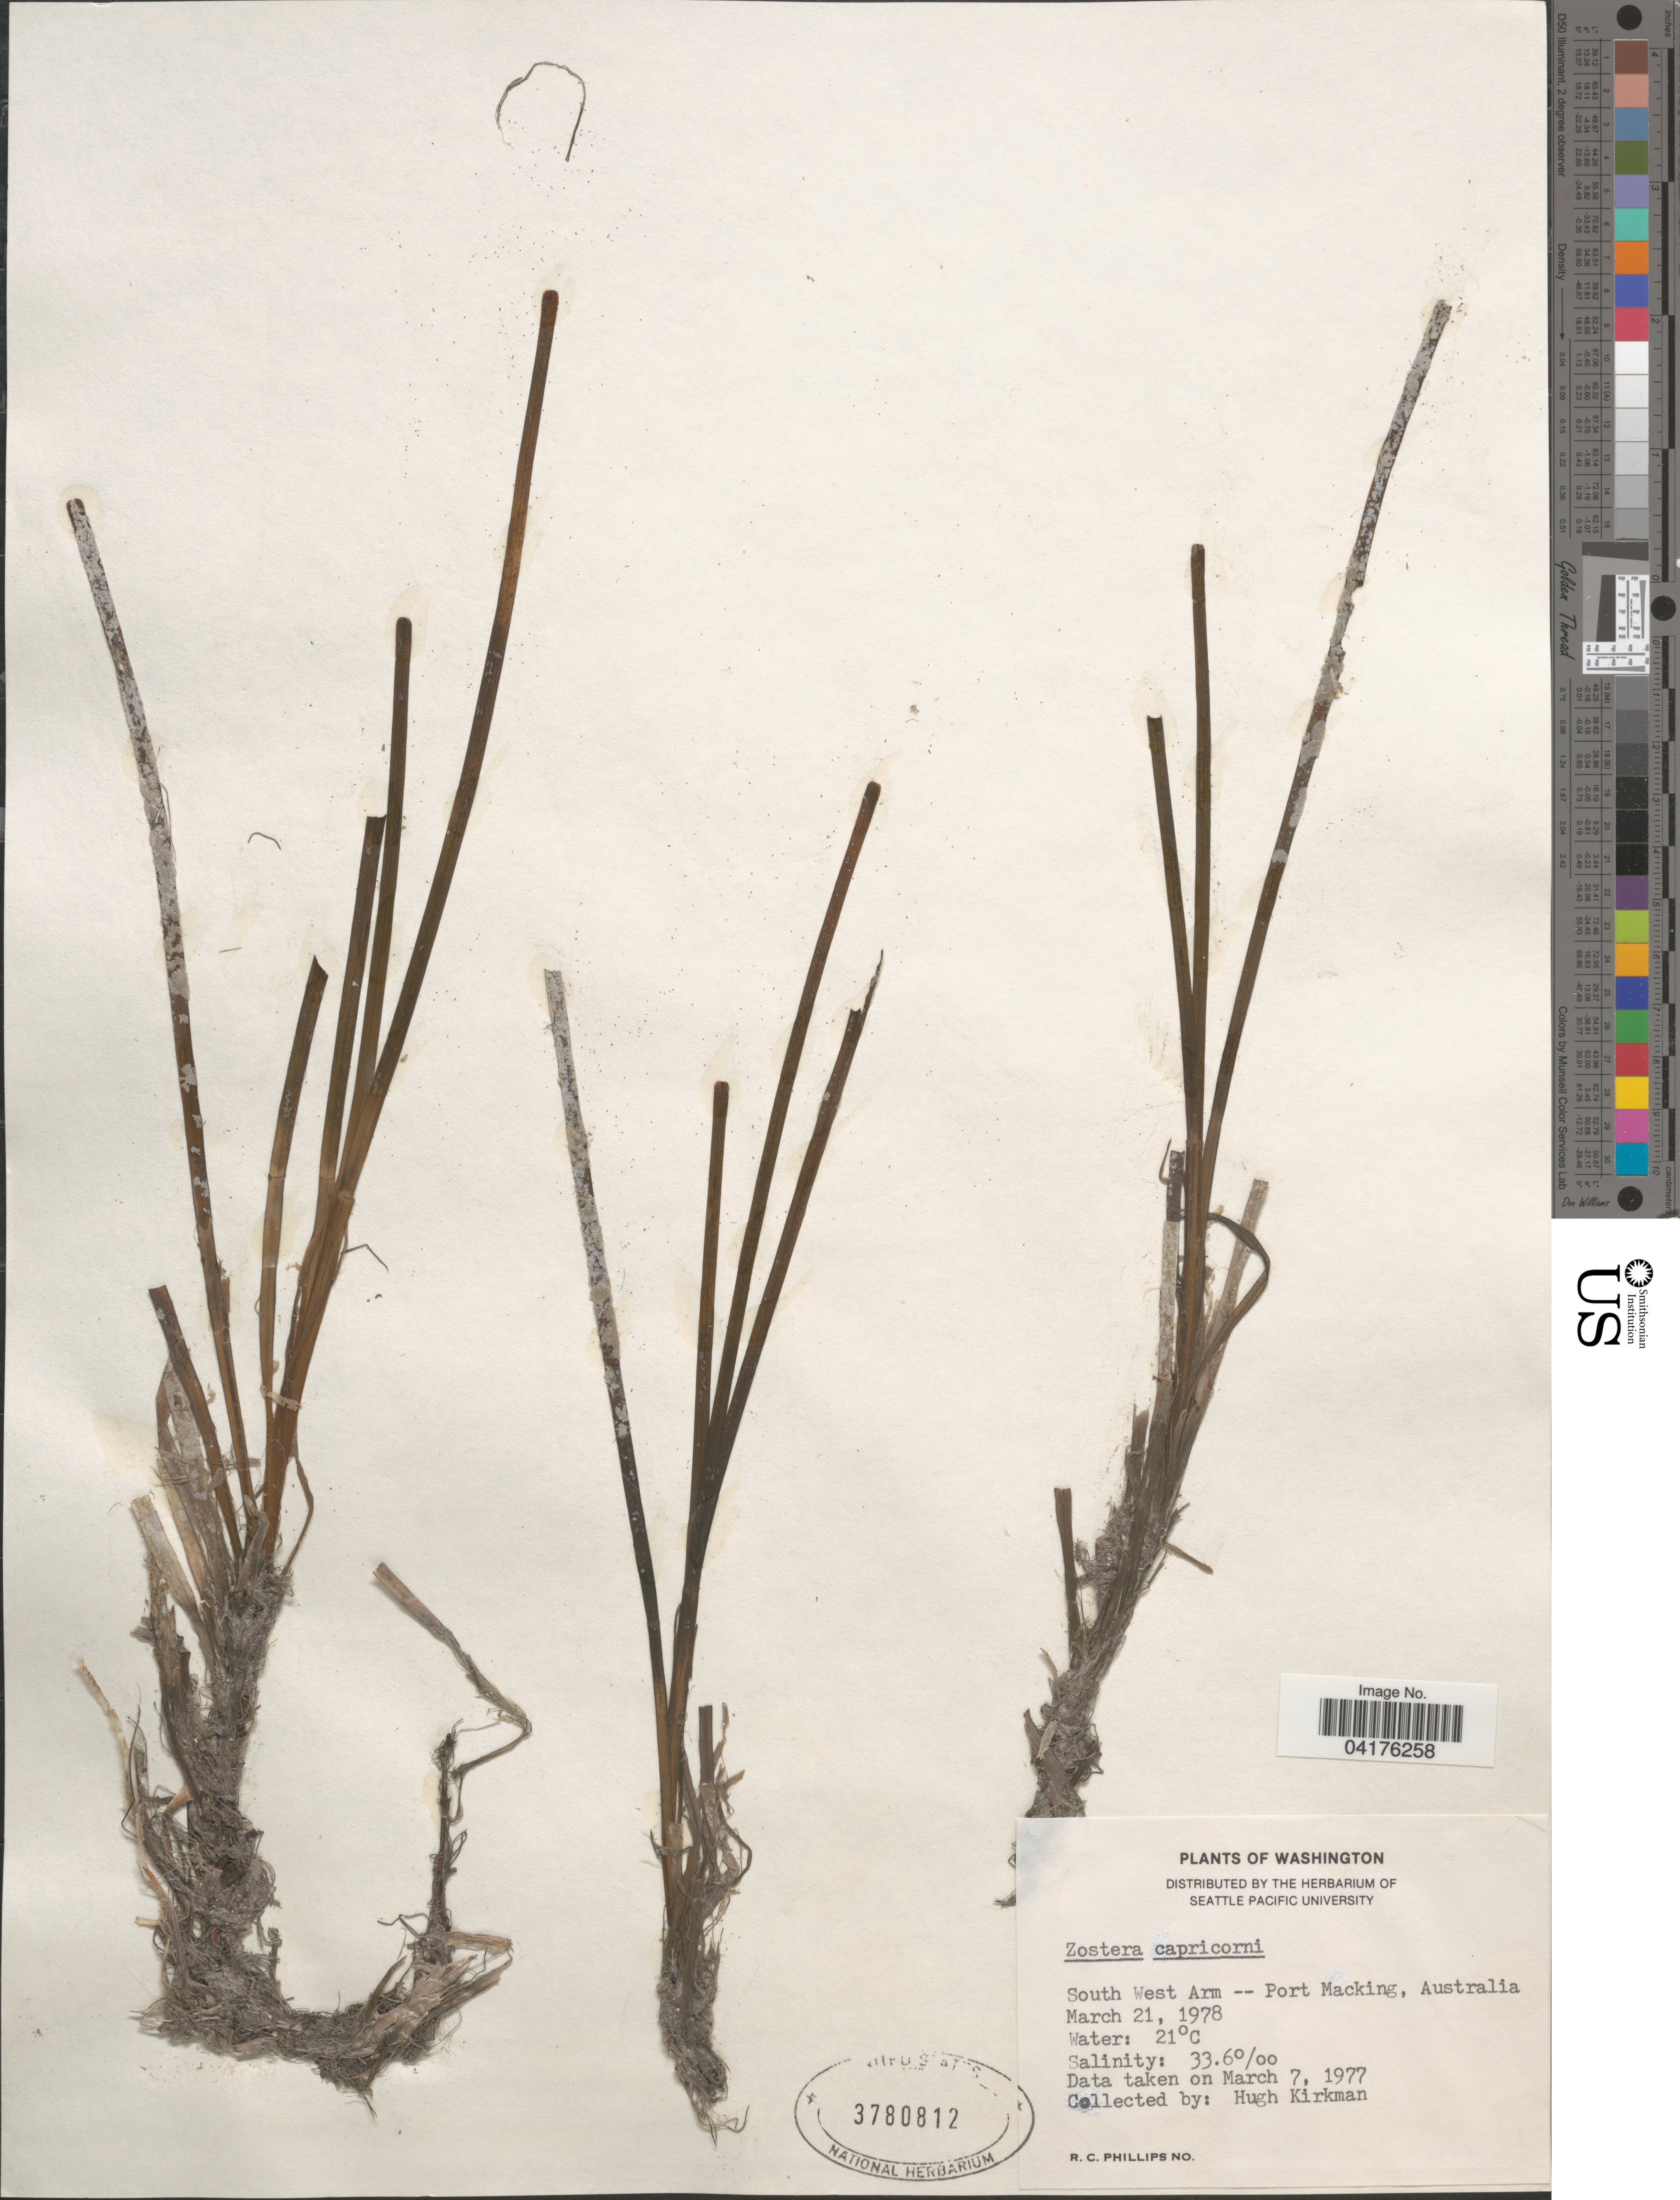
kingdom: Plantae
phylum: Tracheophyta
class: Liliopsida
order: Alismatales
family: Zosteraceae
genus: Zostera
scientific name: Zostera capricorni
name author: Asch.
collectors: H. Kirkman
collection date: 1978-03-21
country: Australia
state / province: New South Wales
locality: South West Arm -- Port Macking [= Port Hacking].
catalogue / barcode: US 3780812